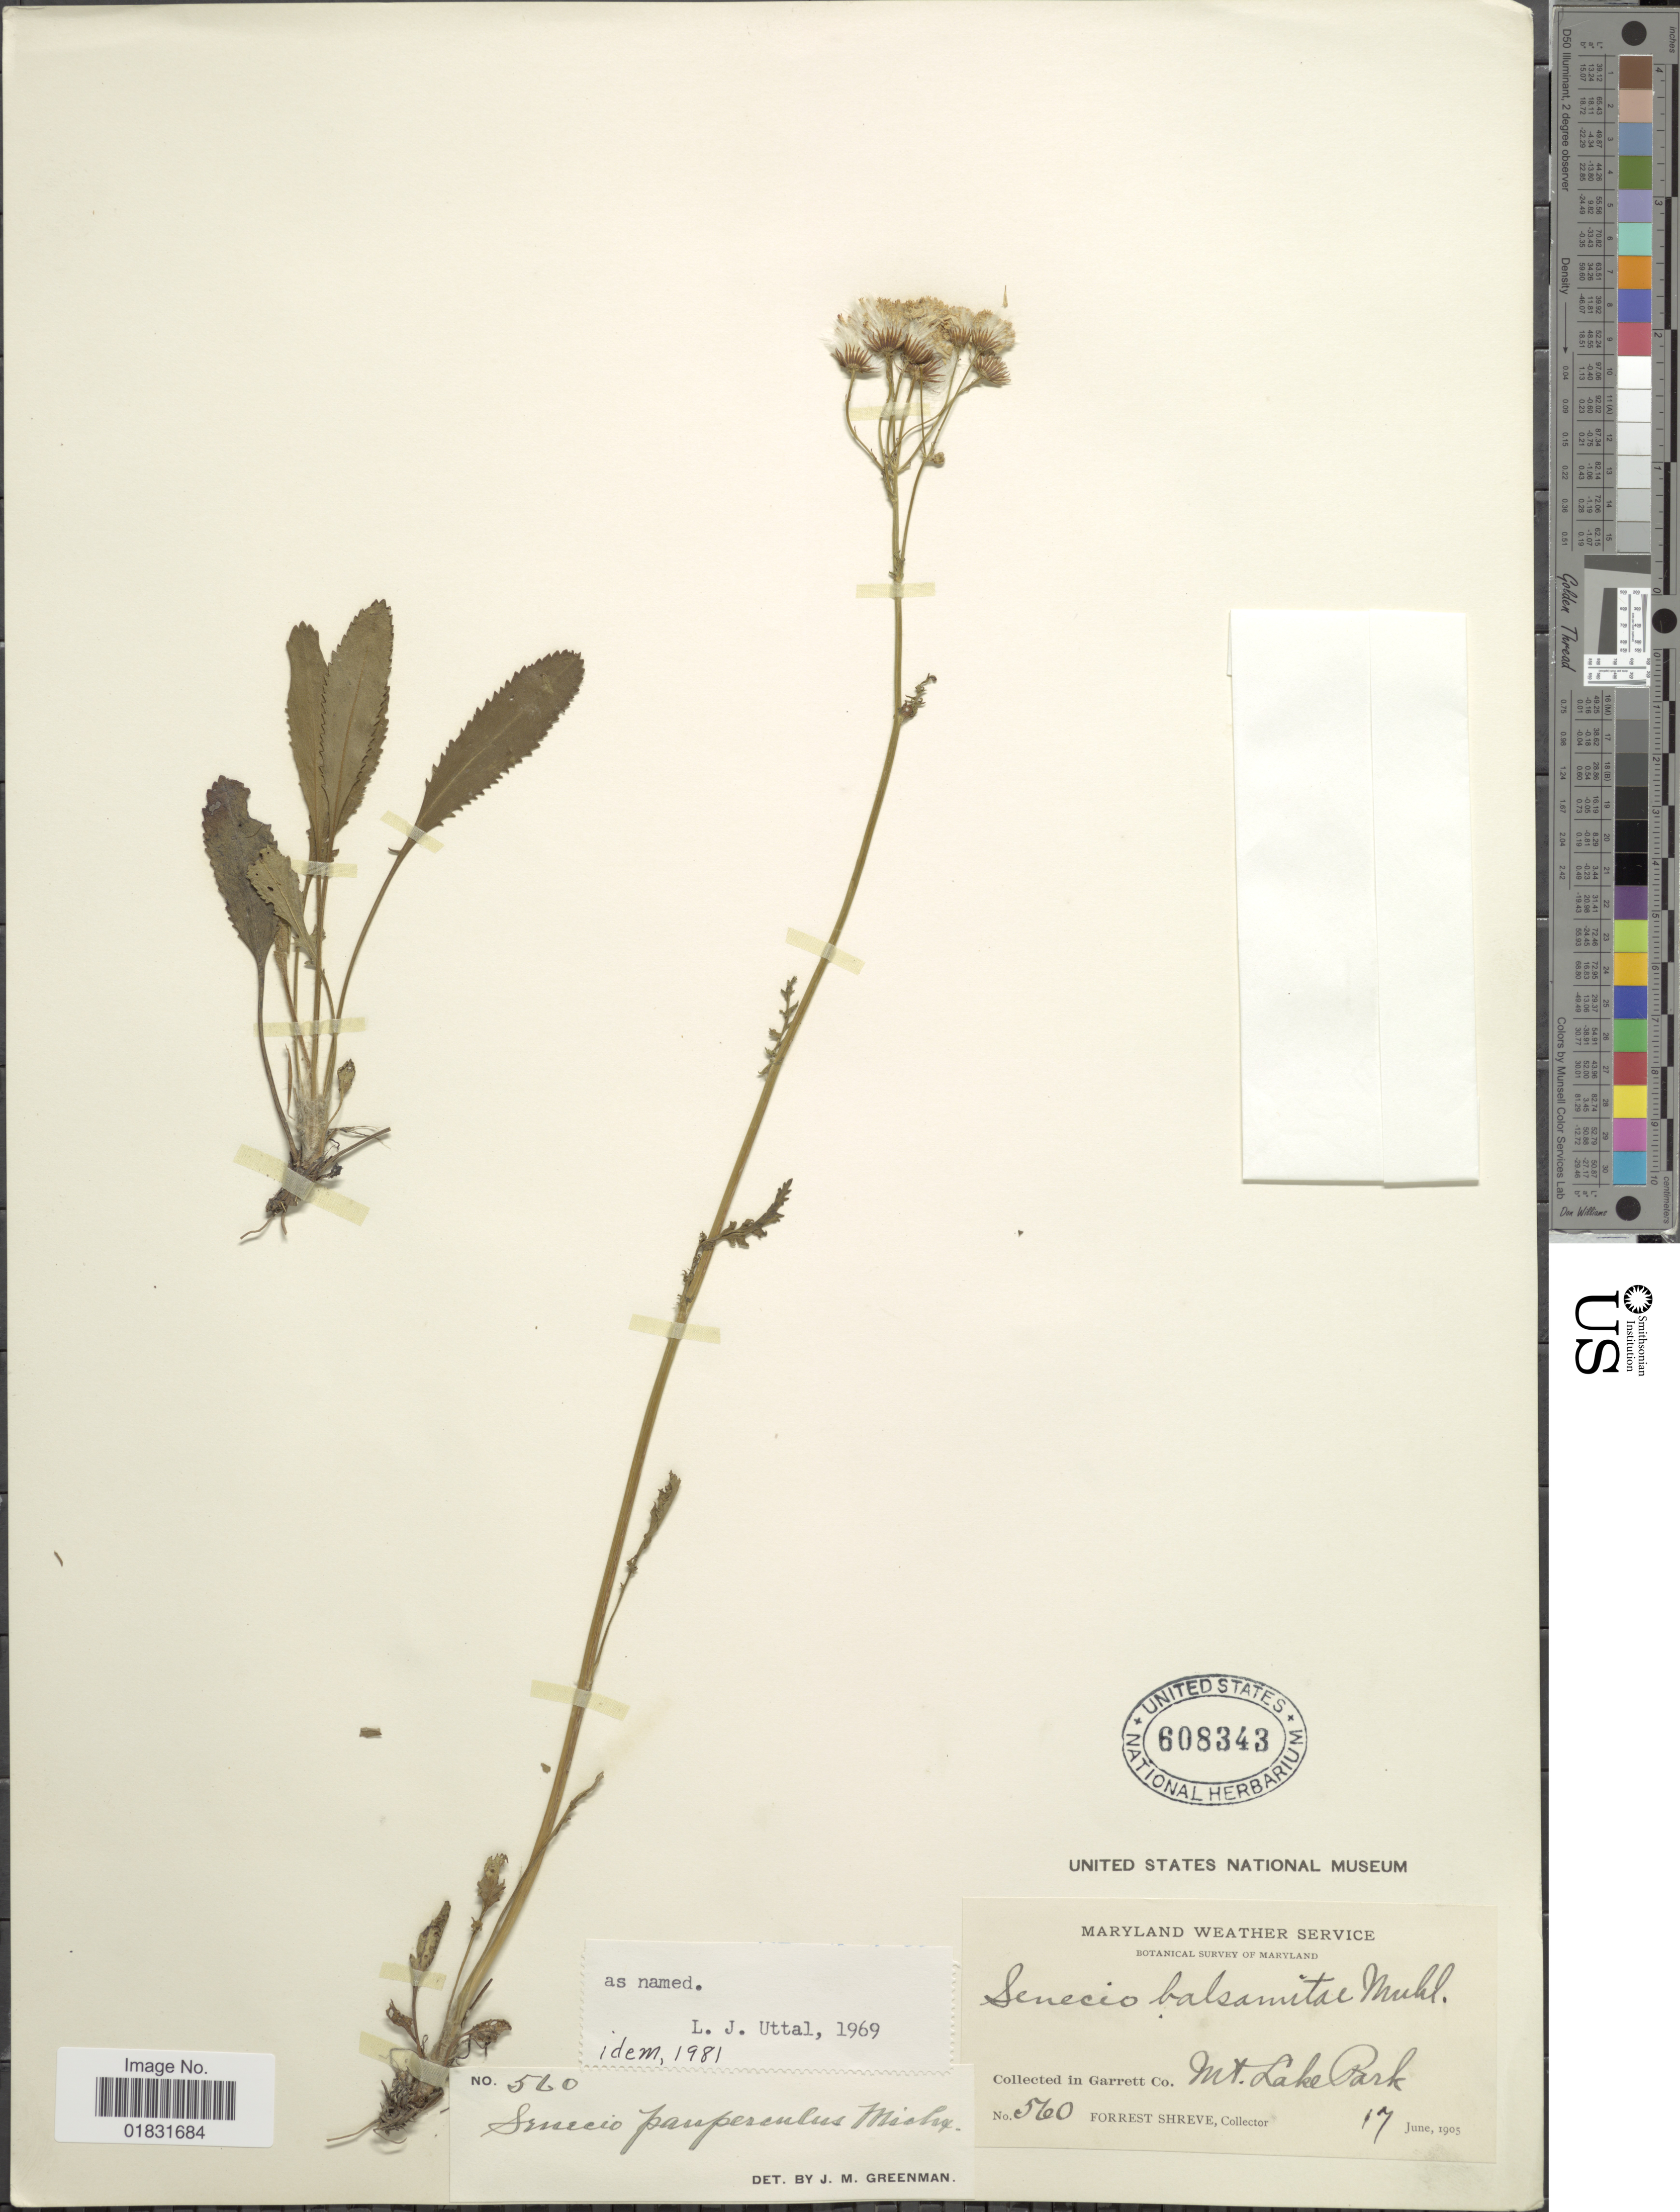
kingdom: Plantae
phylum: Tracheophyta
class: Magnoliopsida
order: Asterales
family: Asteraceae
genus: Packera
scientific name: Packera paupercula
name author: (Michx.) Á. Löve & D. Löve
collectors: F. Shreve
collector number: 560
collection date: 1905-06-17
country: United States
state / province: Maryland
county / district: Garrett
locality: Maryland Weather Service, In Garrett Co. Mt Lake Park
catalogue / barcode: US 608343